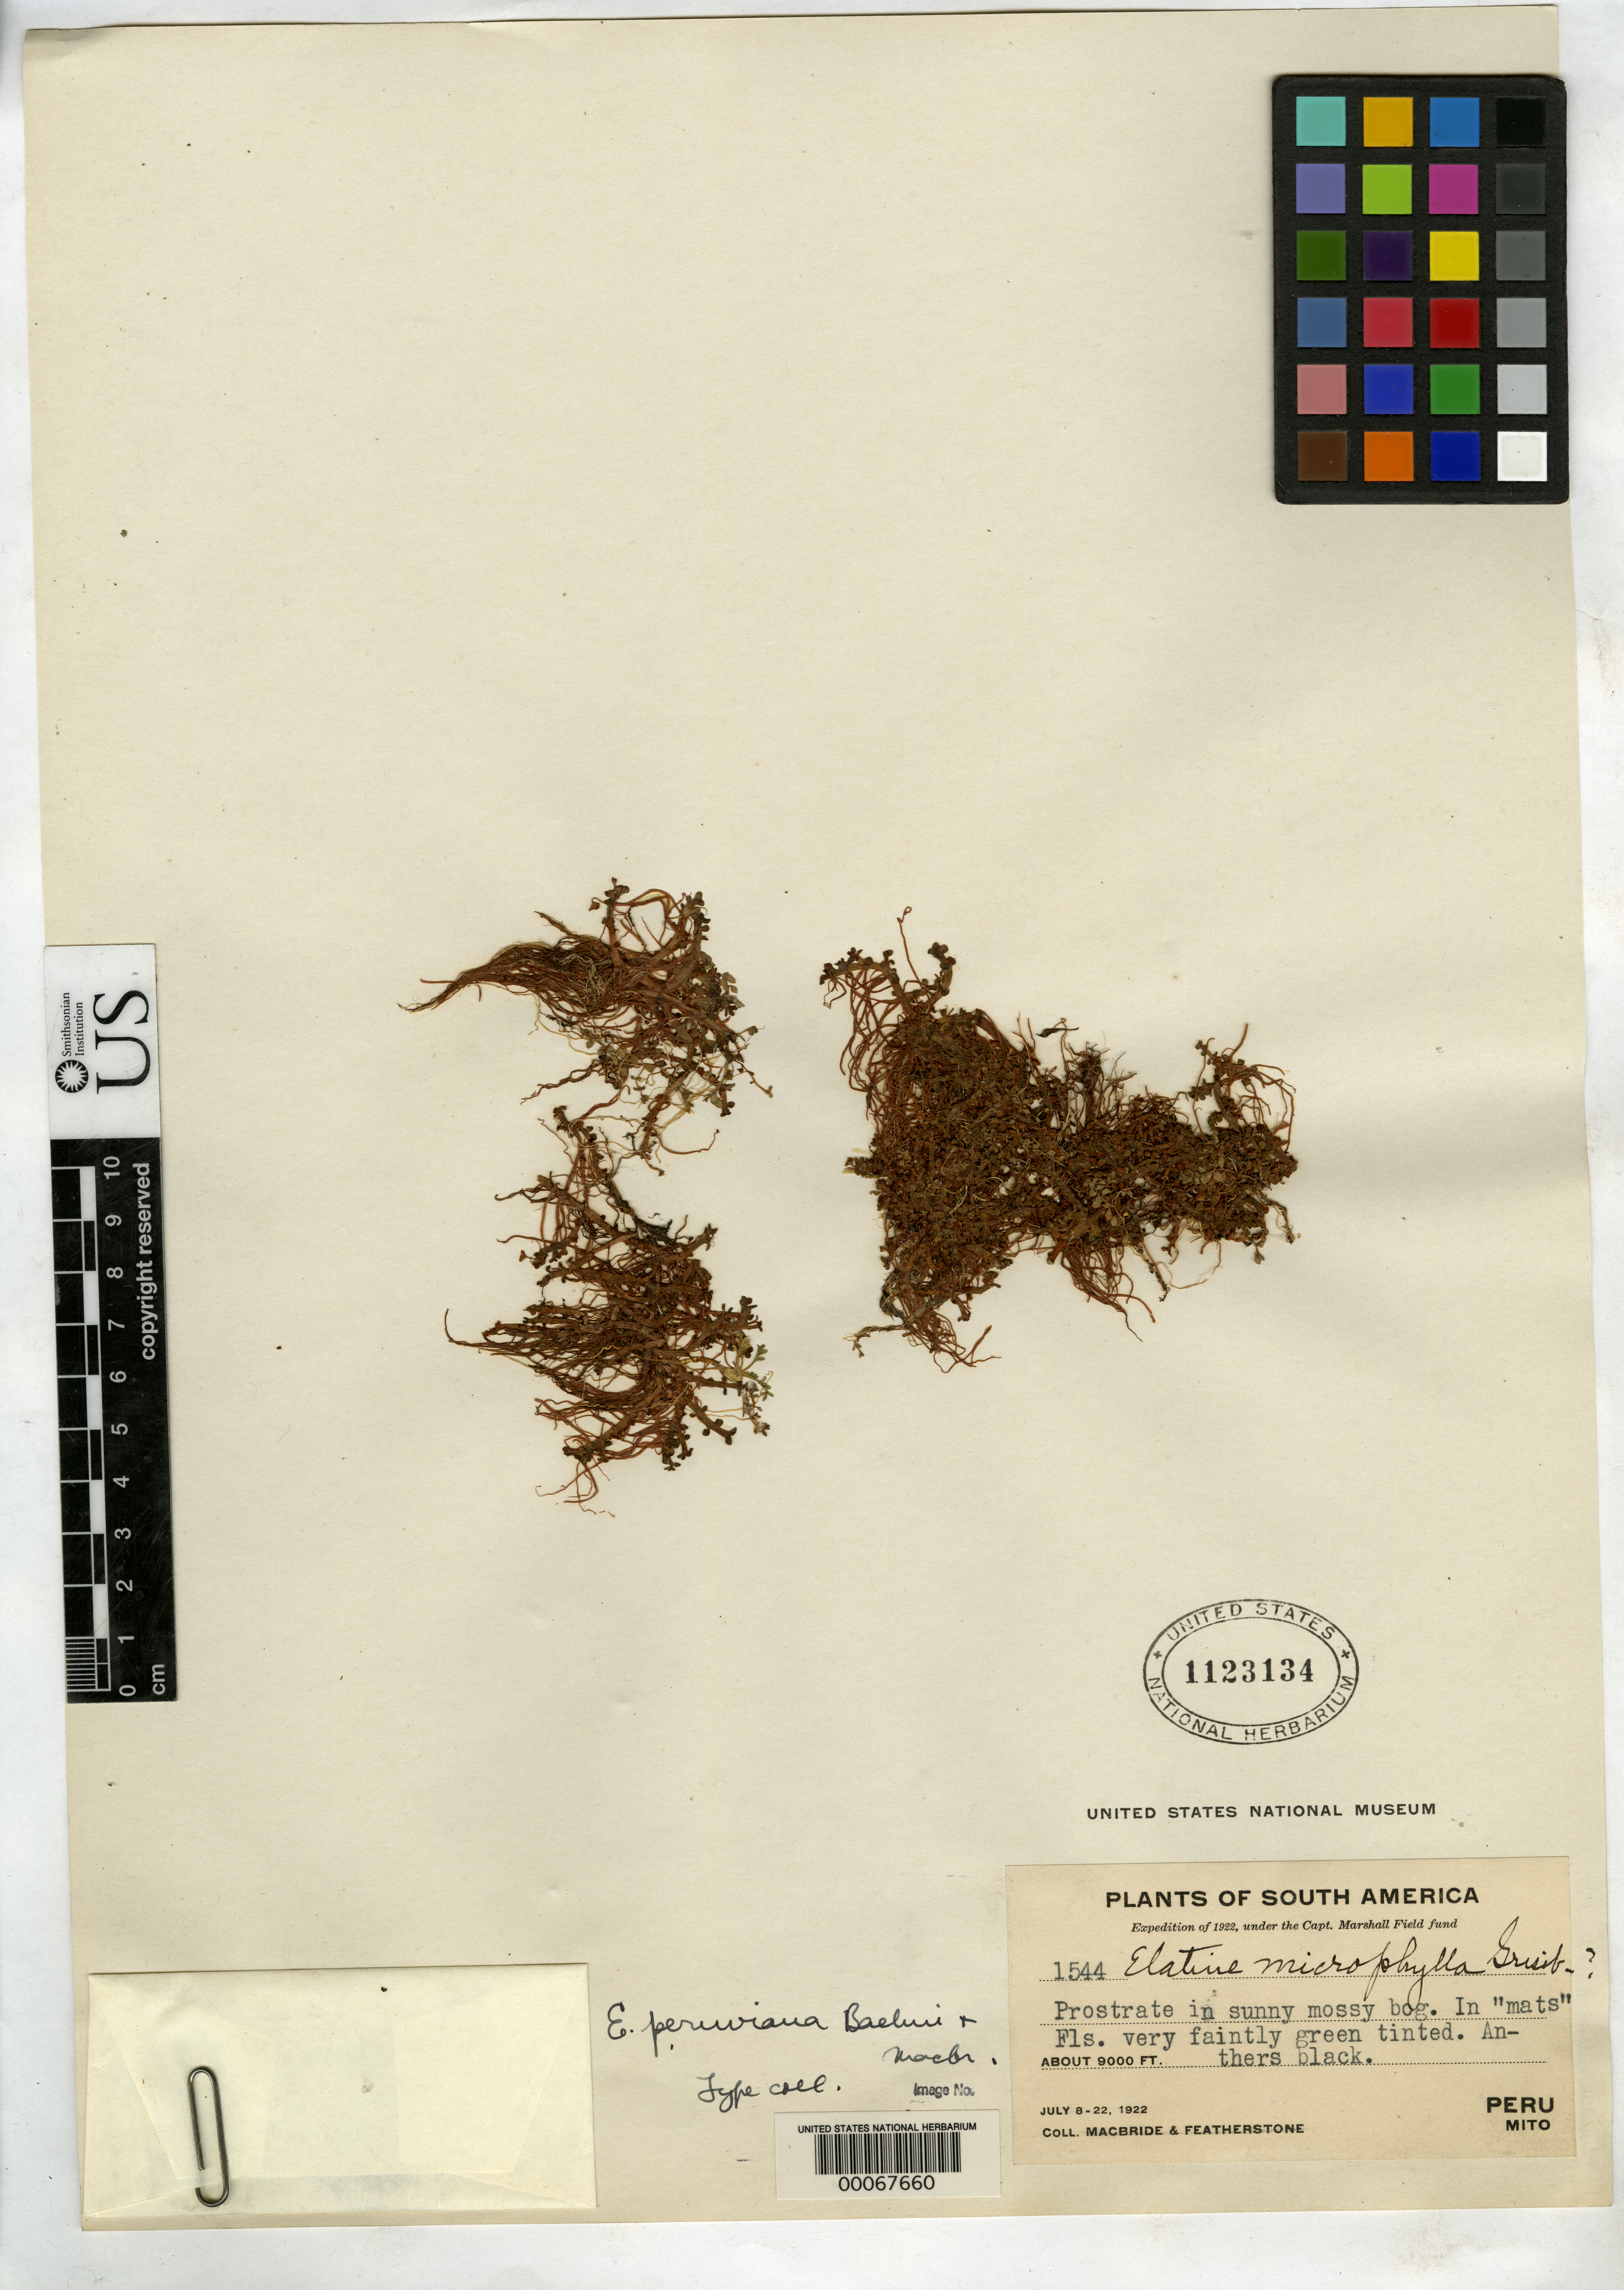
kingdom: Plantae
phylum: Tracheophyta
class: Magnoliopsida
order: Malpighiales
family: Elatinaceae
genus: Elatine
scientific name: Elatine peruviana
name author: Baehni & J.F. Macbr.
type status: Isotype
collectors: J. F. Macbride & W. Featherstone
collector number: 1544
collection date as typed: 08 Jul 1922 to 22 Jul 1922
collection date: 1922-07-08/1922-07-22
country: Peru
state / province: Huánuco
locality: Mito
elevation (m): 2743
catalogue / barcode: US 1123134